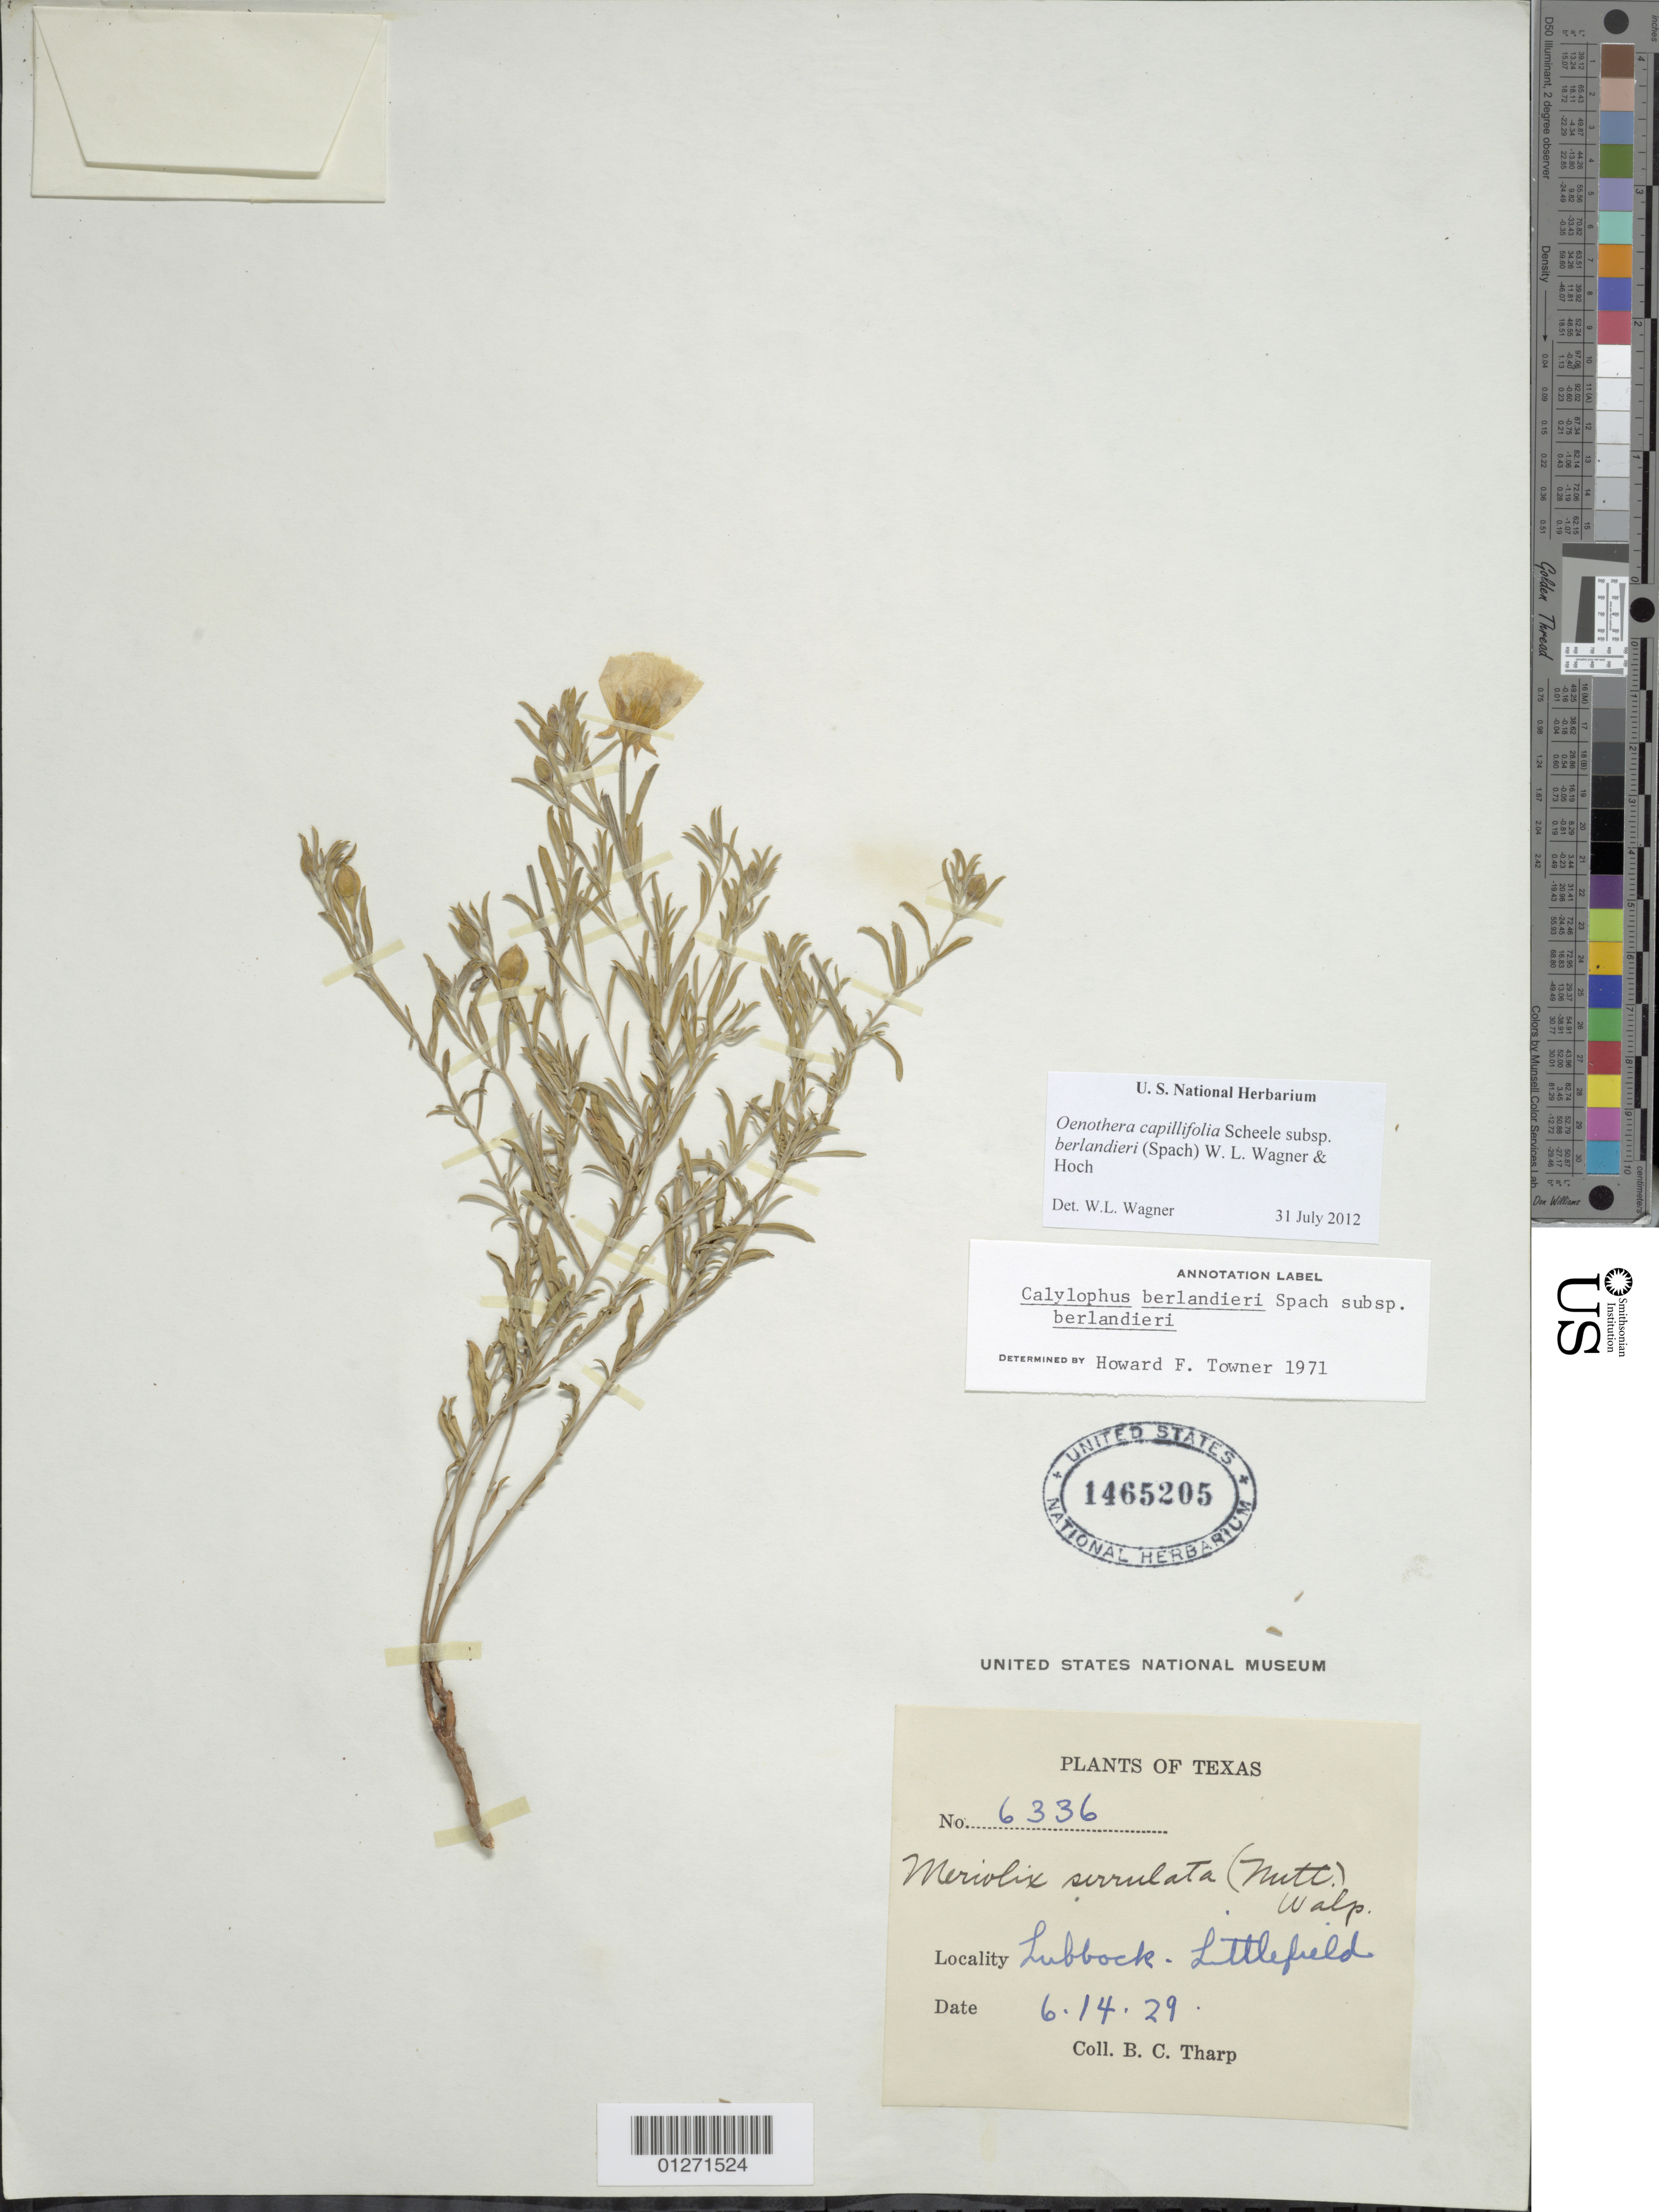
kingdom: Plantae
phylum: Tracheophyta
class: Magnoliopsida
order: Myrtales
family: Onagraceae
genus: Oenothera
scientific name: Oenothera capillifolia subsp. berlandieri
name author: (Spach) W.L. Wagner & Hoch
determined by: Wagner, W. L., (BOT), Smithsonian Institution - National Museum of Natural History (UNITED STATES)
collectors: B. C. Tharp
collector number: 6336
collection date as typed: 14 Jun 1929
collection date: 1929-06-14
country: United States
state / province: Texas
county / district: Lubbock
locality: Lubbock-littlefield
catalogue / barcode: US 1465205